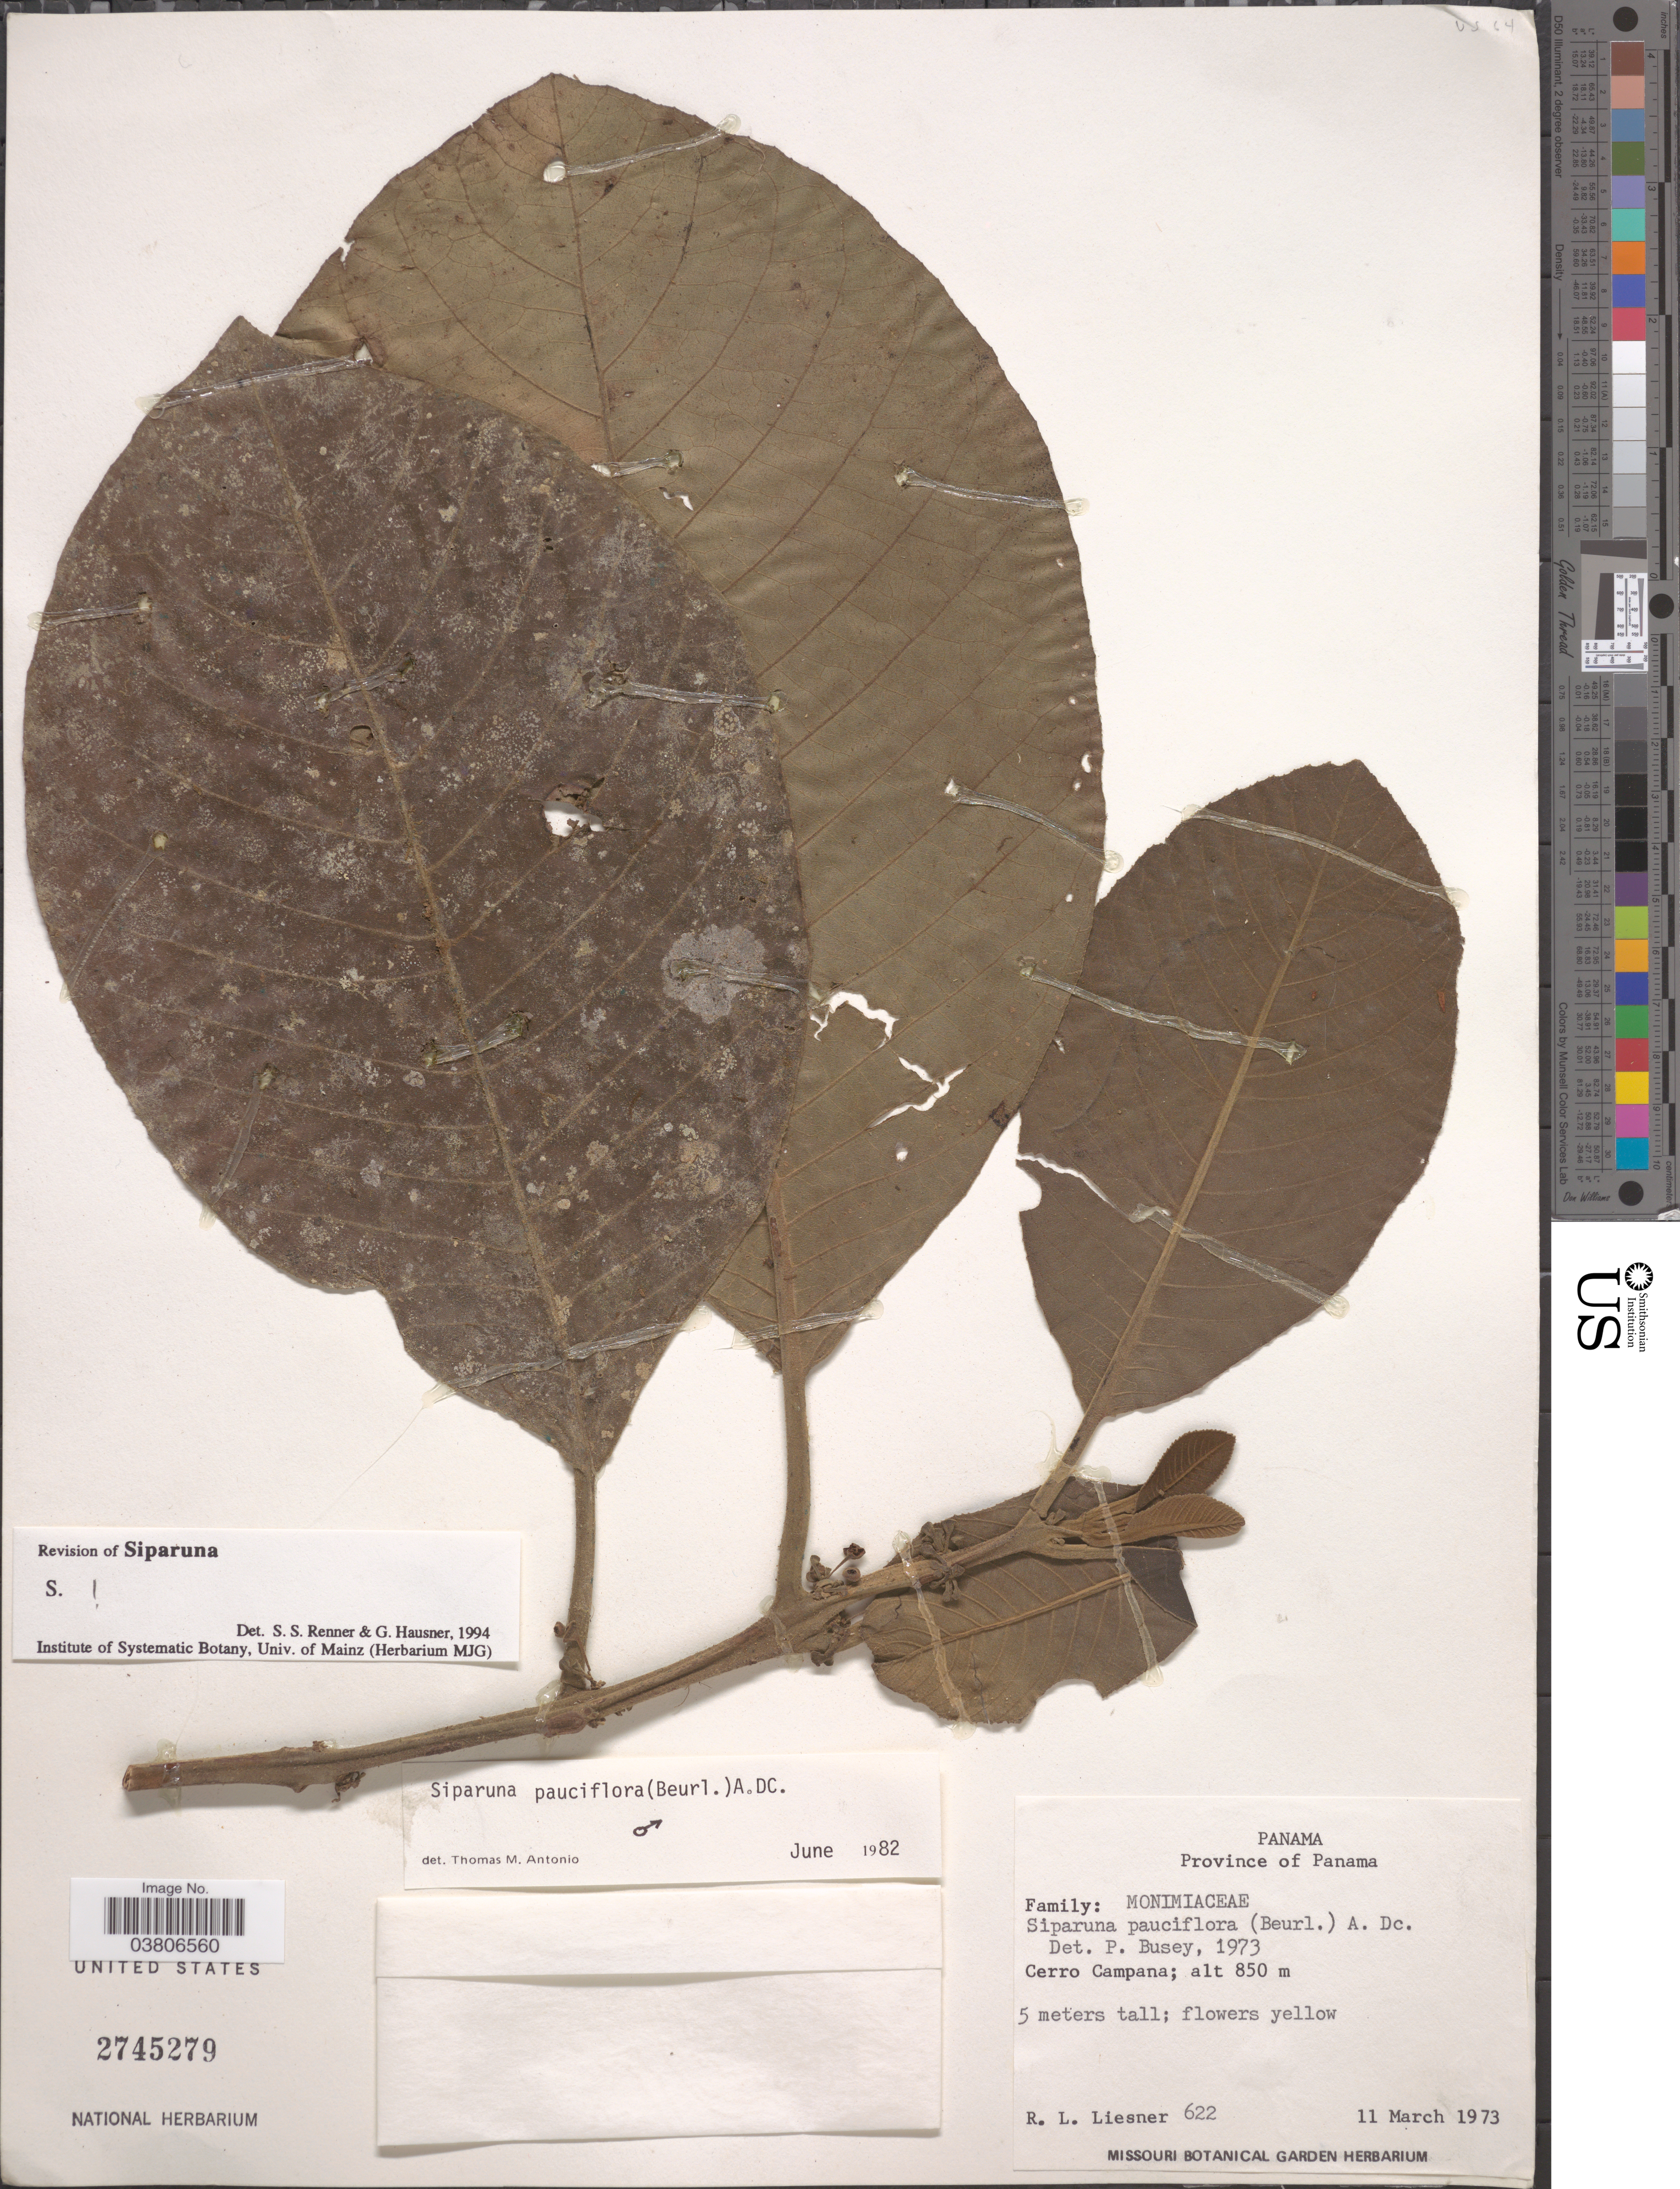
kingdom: Plantae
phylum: Tracheophyta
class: Magnoliopsida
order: Laurales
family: Siparunaceae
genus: Siparuna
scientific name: Siparuna pauciflora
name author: (Beurling) A. DC.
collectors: R. L. Liesner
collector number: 622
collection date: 1973-03-11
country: Panama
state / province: Panamá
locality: Cerro Campana.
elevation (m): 850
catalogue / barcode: US 2745279